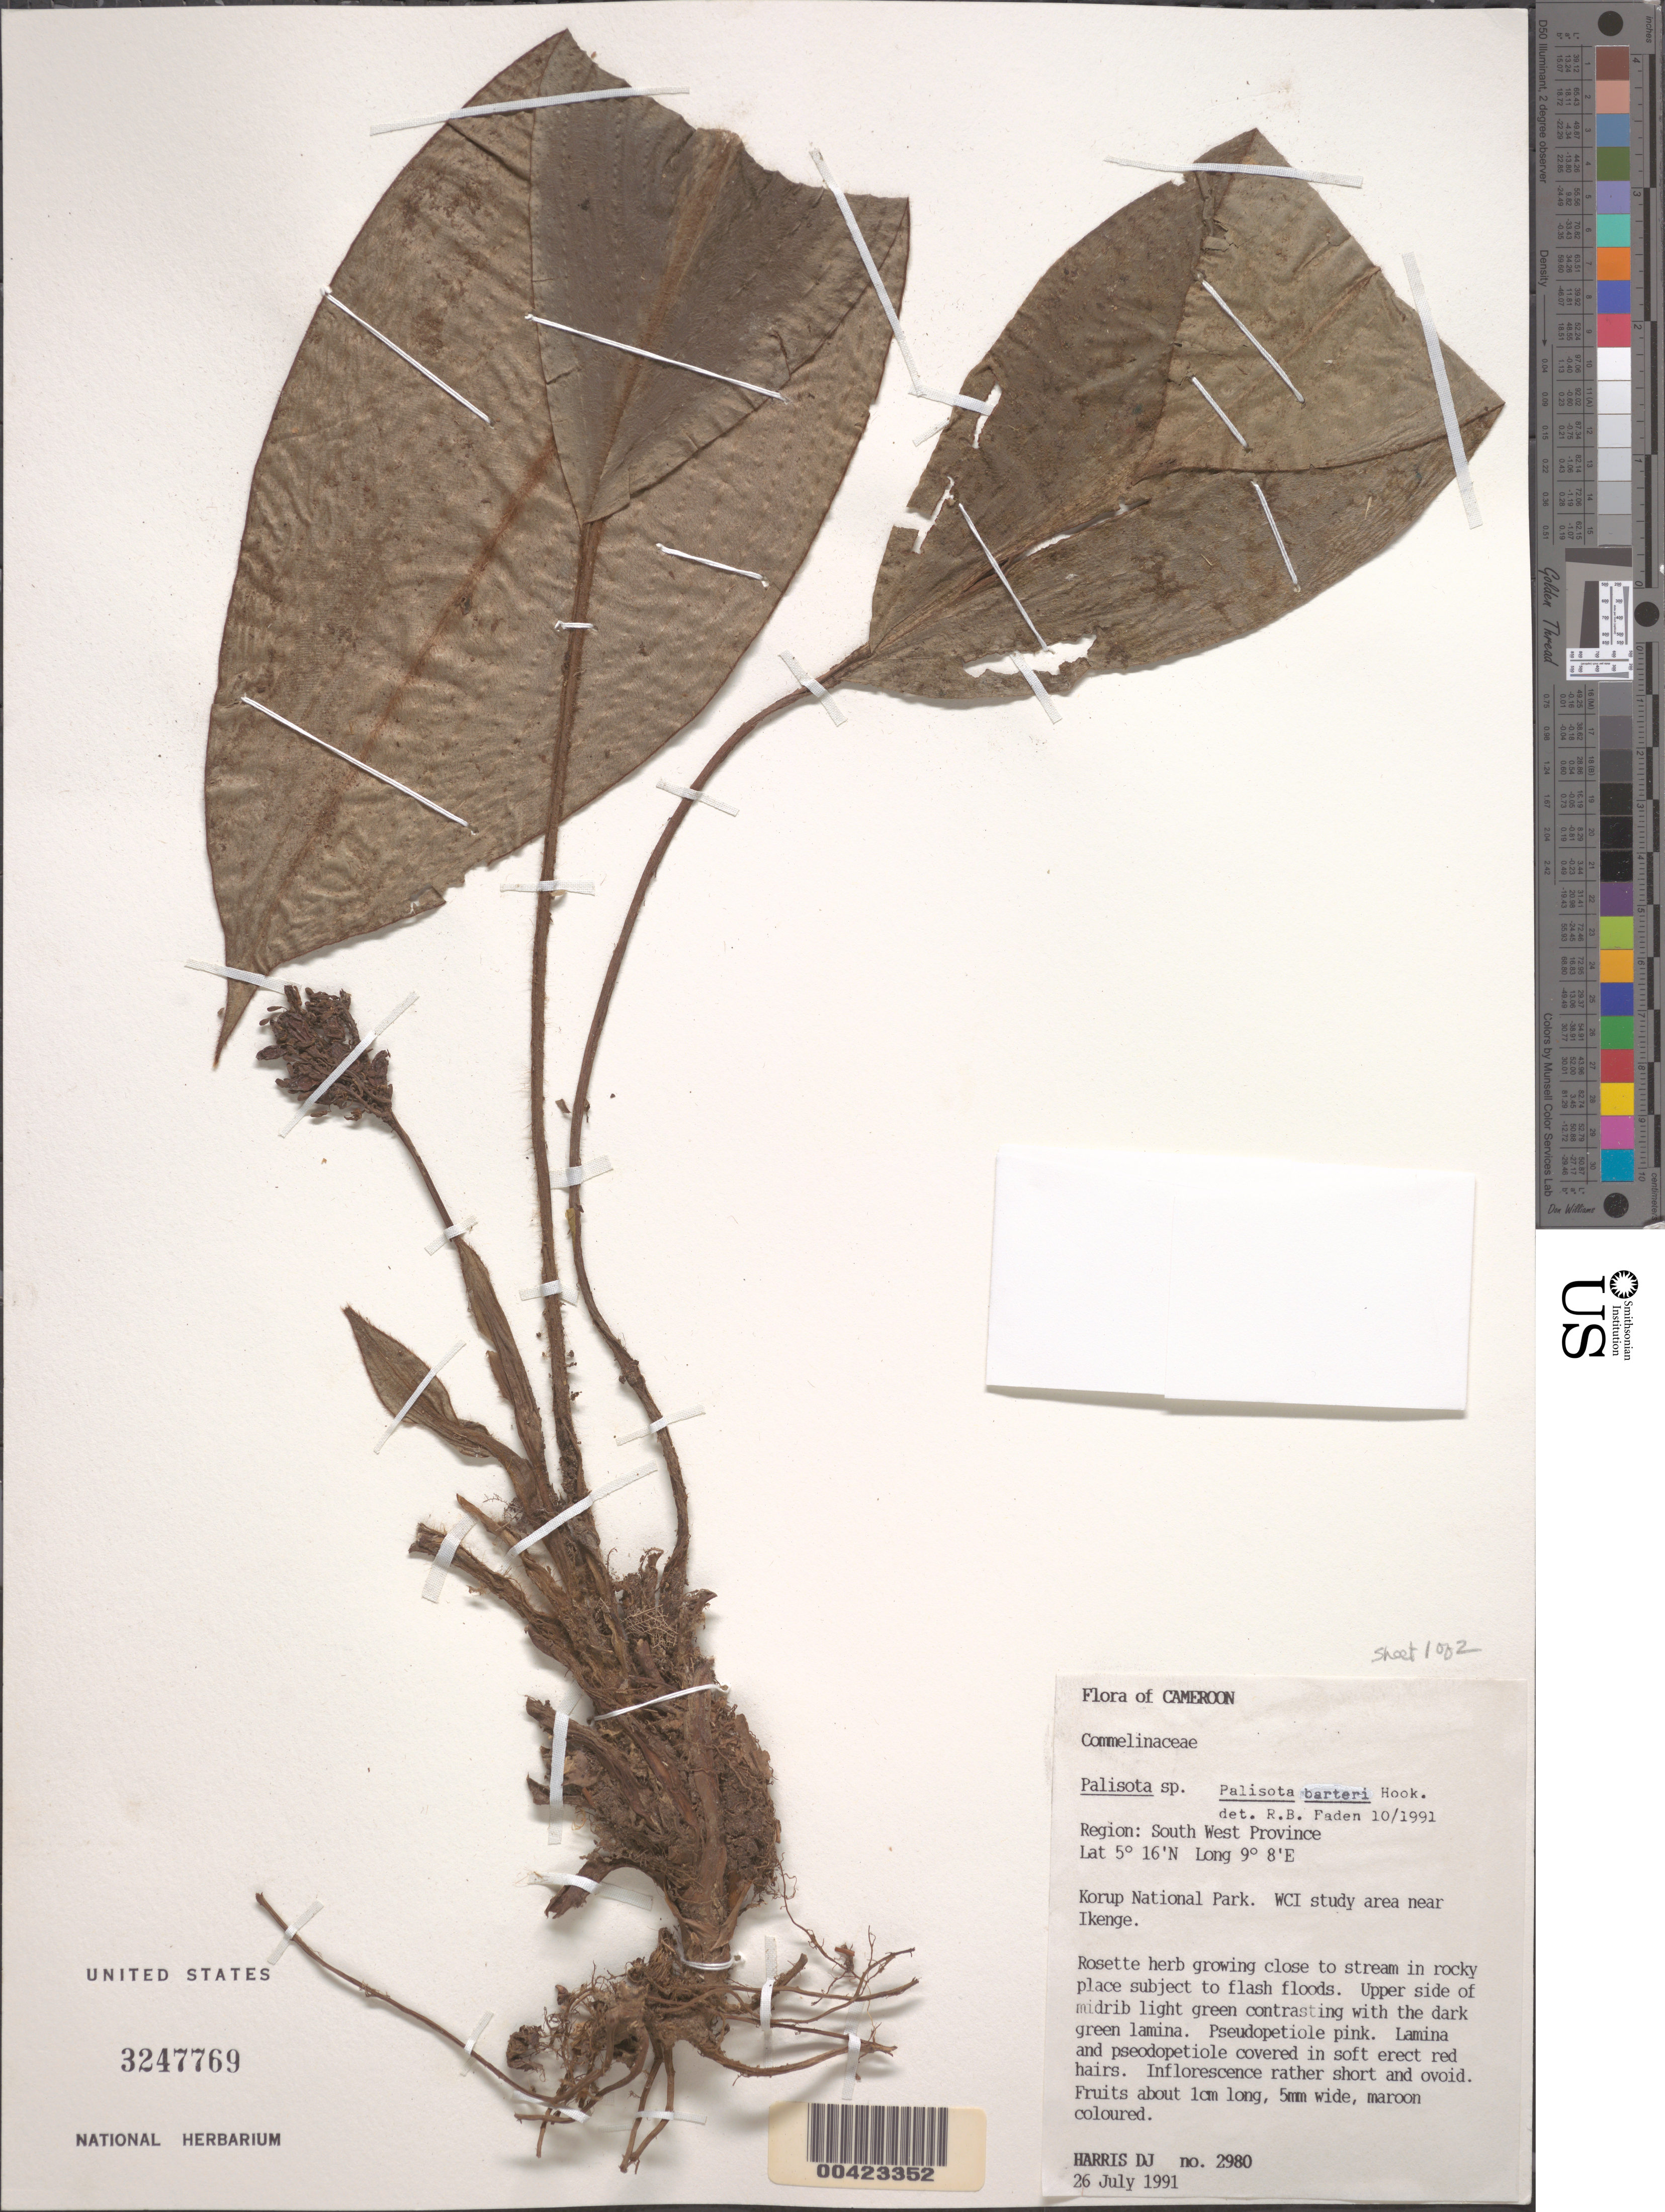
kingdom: Plantae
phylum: Tracheophyta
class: Liliopsida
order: Commelinales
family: Commelinaceae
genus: Palisota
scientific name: Palisota barteri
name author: Hook.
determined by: Faden, Robert B., (US), Smithsonian Institution - National Museum of Natural History (UNITED STATES)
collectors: D. J. Harris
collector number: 2980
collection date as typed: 26 Jul 1991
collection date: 1991-07-26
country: Cameroon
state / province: Sud-Ouest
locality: Korup national park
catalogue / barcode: US 3247769